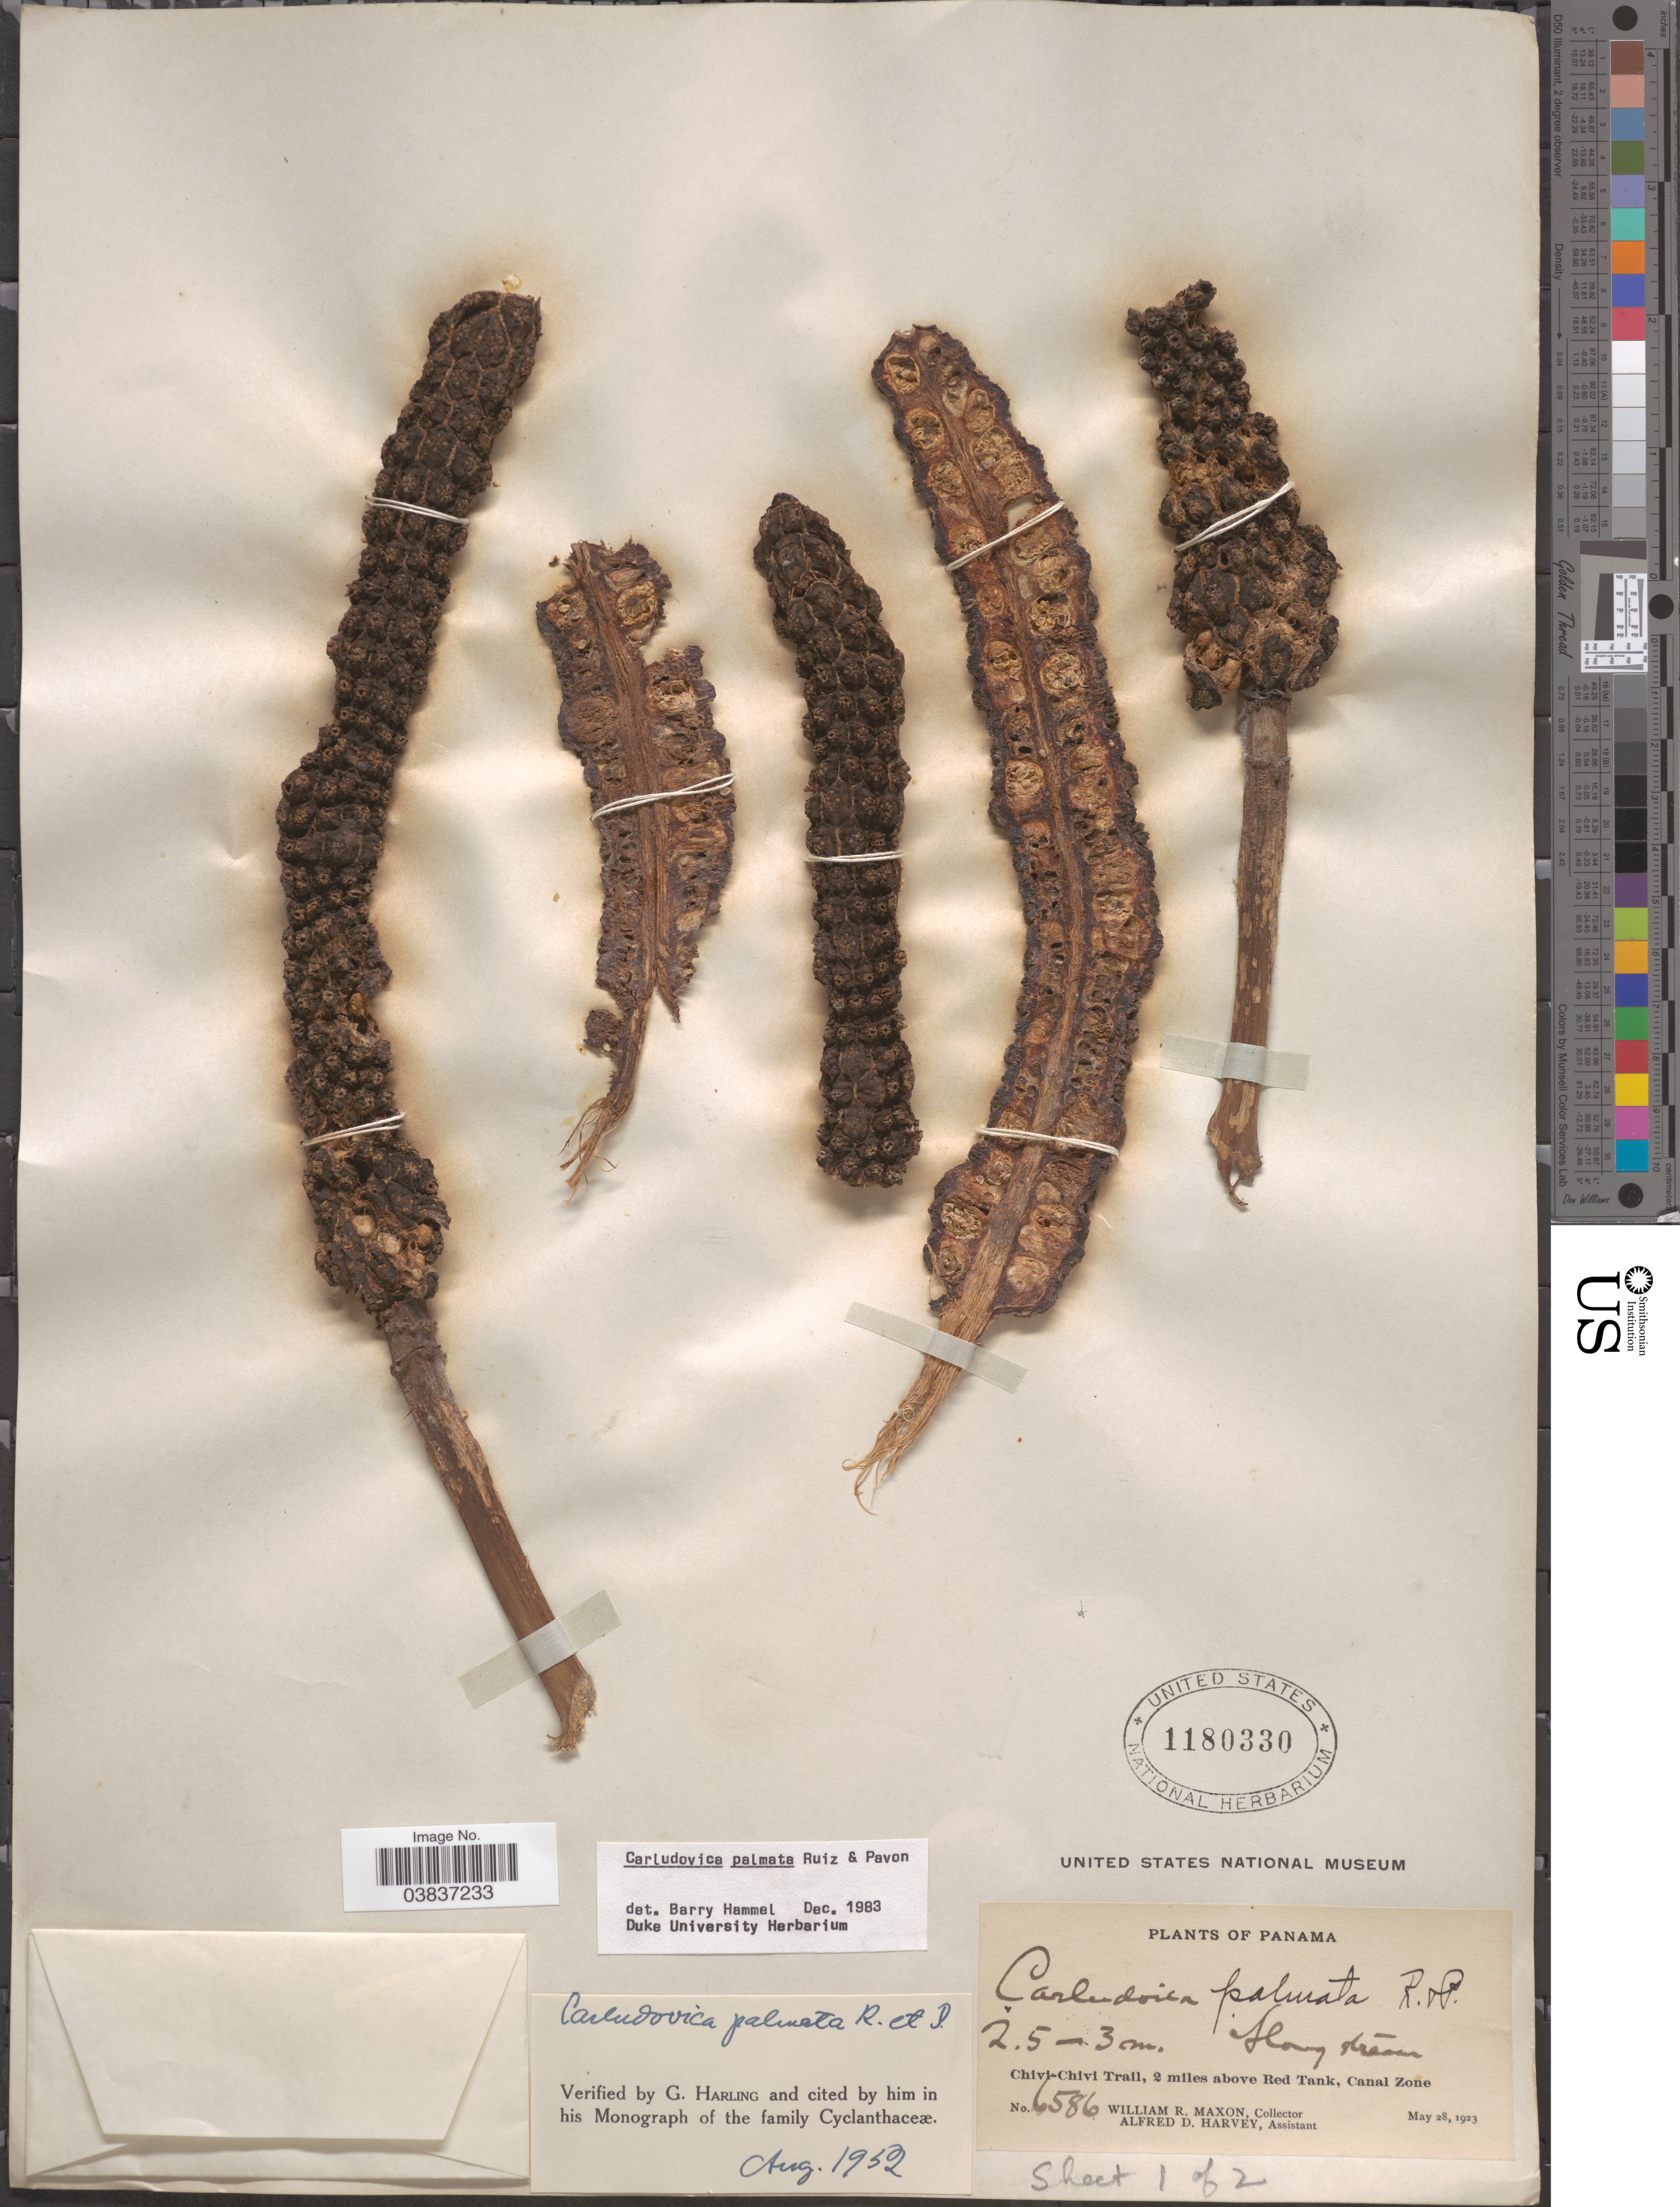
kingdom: Plantae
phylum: Tracheophyta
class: Liliopsida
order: Pandanales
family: Cyclanthaceae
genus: Carludovica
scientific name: Carludovica palmata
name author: Ruiz & Pav.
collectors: W. R. Maxon & A. D. Harvey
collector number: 6586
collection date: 1923-05-28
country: Panama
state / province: Colón / Panamá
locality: Chivi-Chivi Trail, 2 miles above Red Tank, Canal Zone.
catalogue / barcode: US 1180330